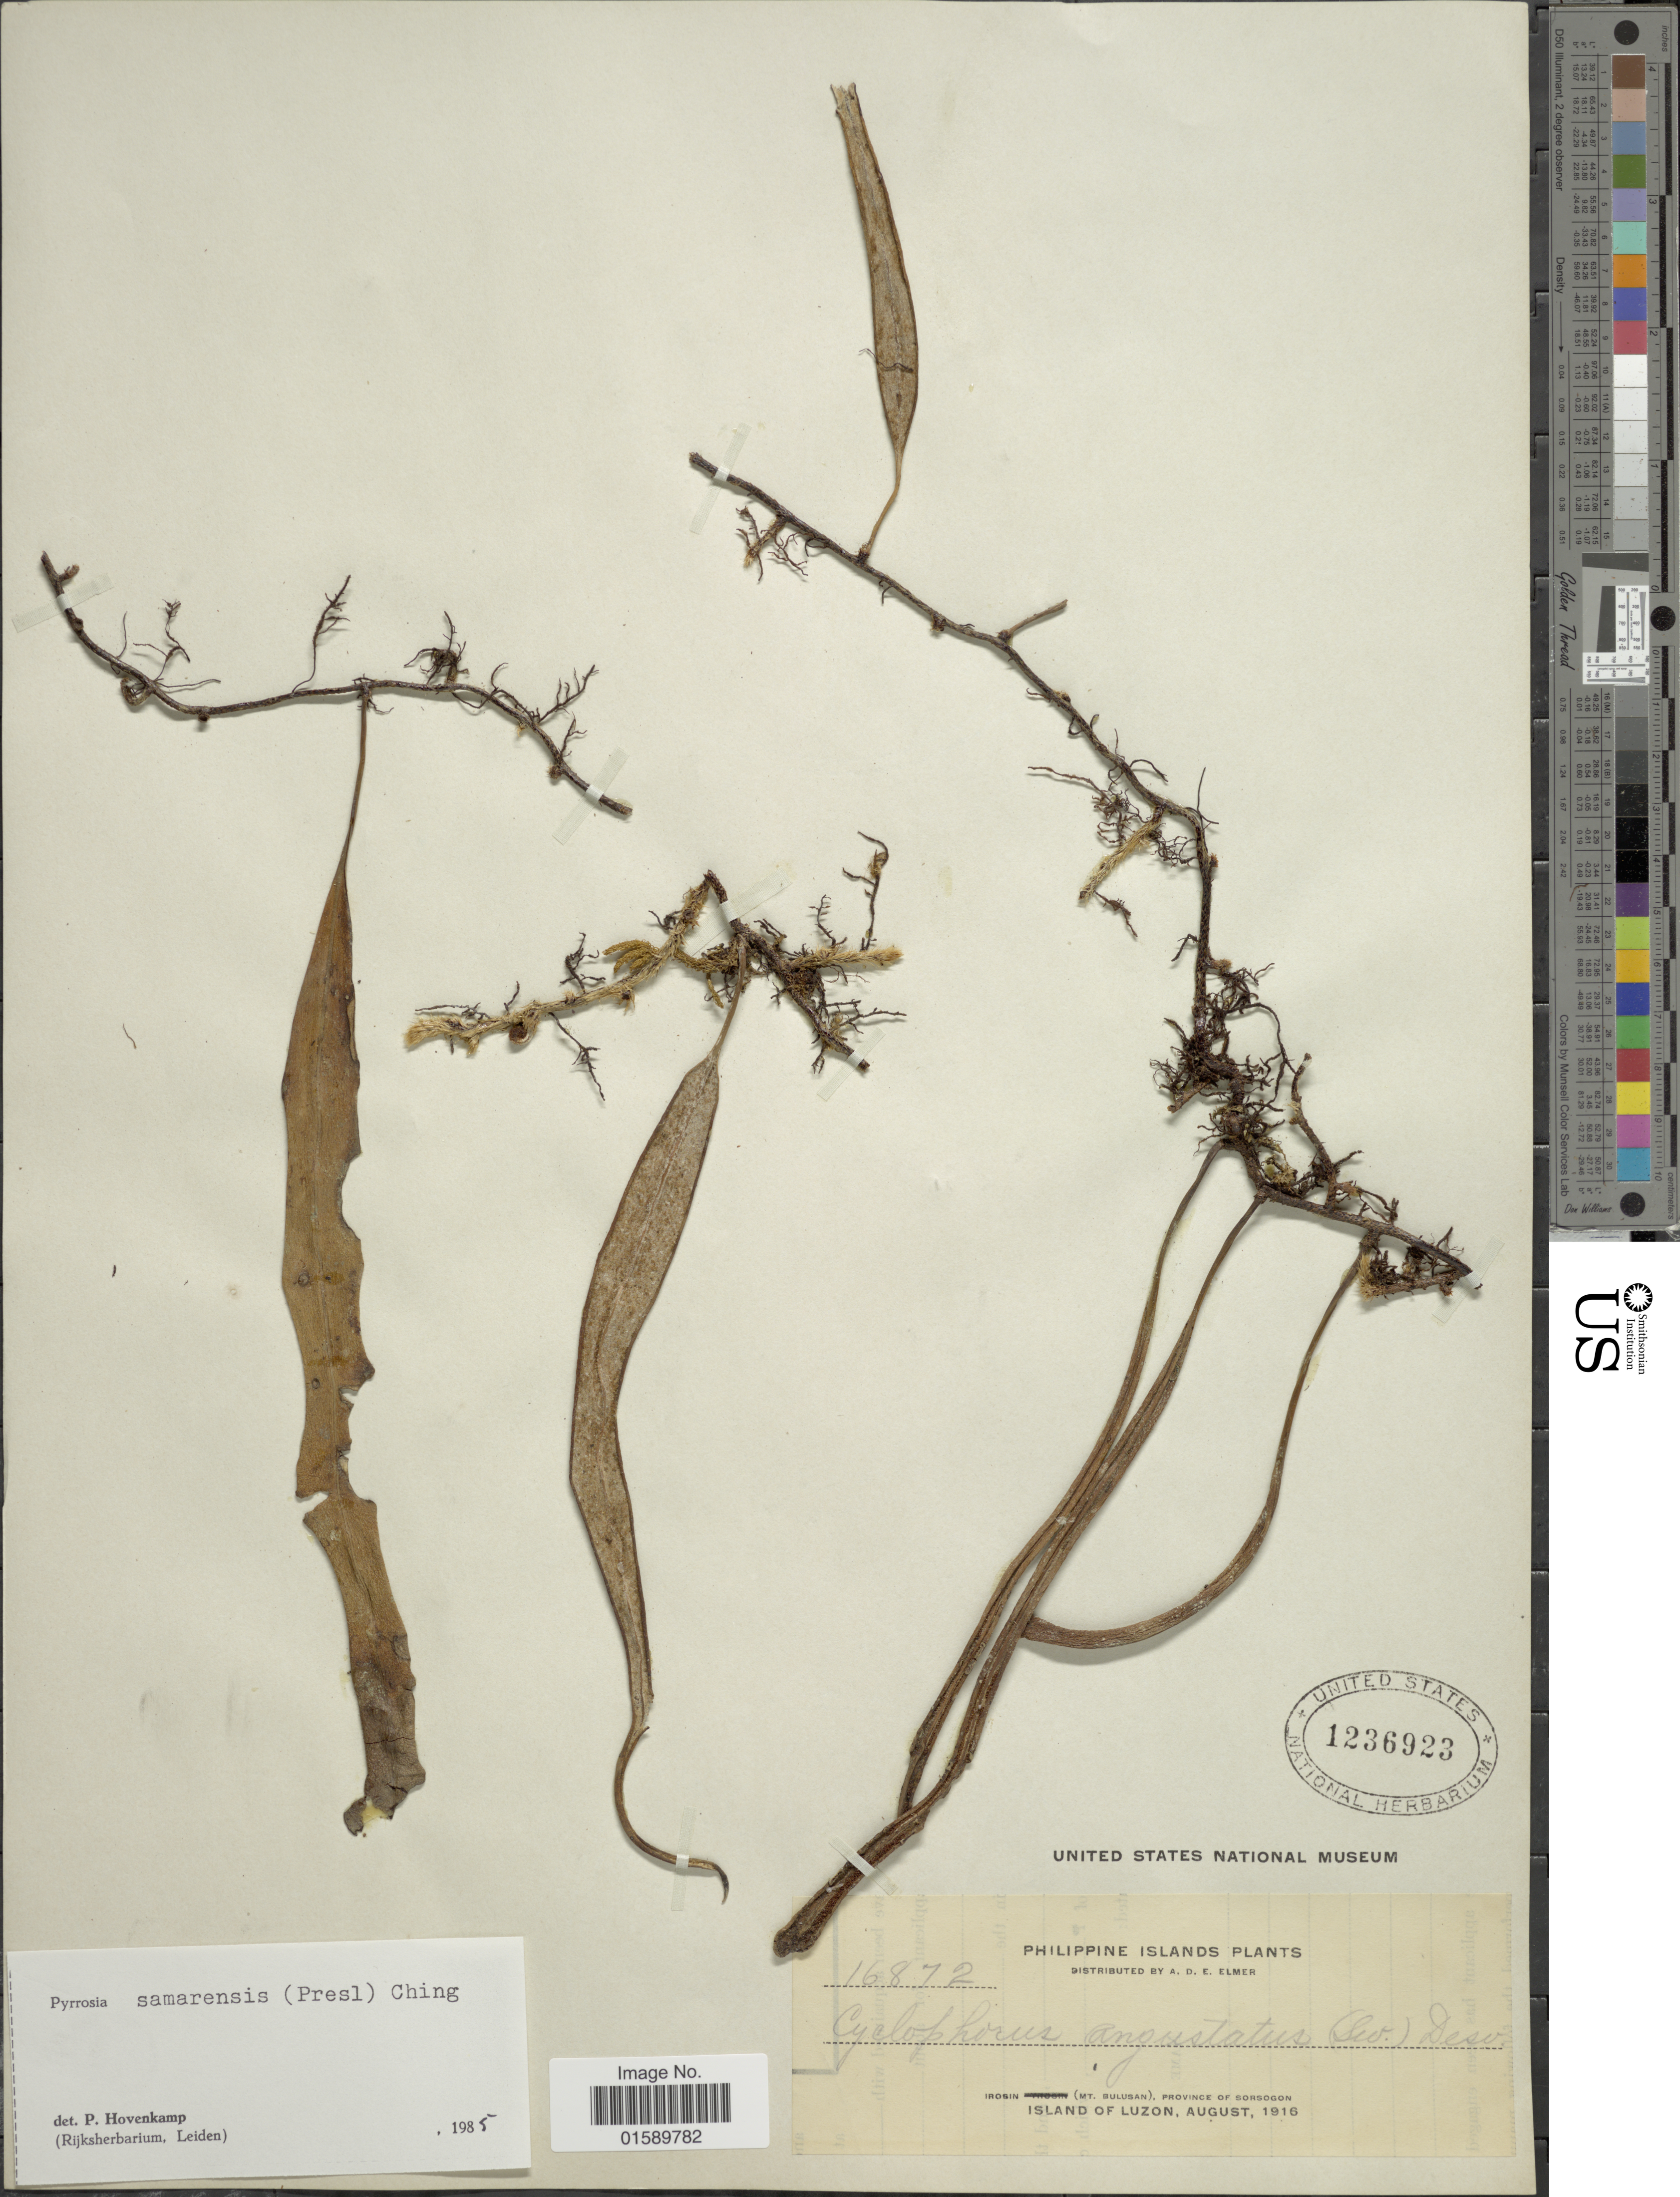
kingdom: Plantae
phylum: Tracheophyta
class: Polypodiopsida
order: Polypodiales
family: Polypodiaceae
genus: Pyrrosia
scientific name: Pyrrosia samarensis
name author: (C. Presl) Ching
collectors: A. D. E. Elmer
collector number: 16872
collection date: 1916-08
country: Philippines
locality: Irosin (Mt. Bulusan), Province of Sorsogon, Island of Luzon.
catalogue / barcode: US 1236923